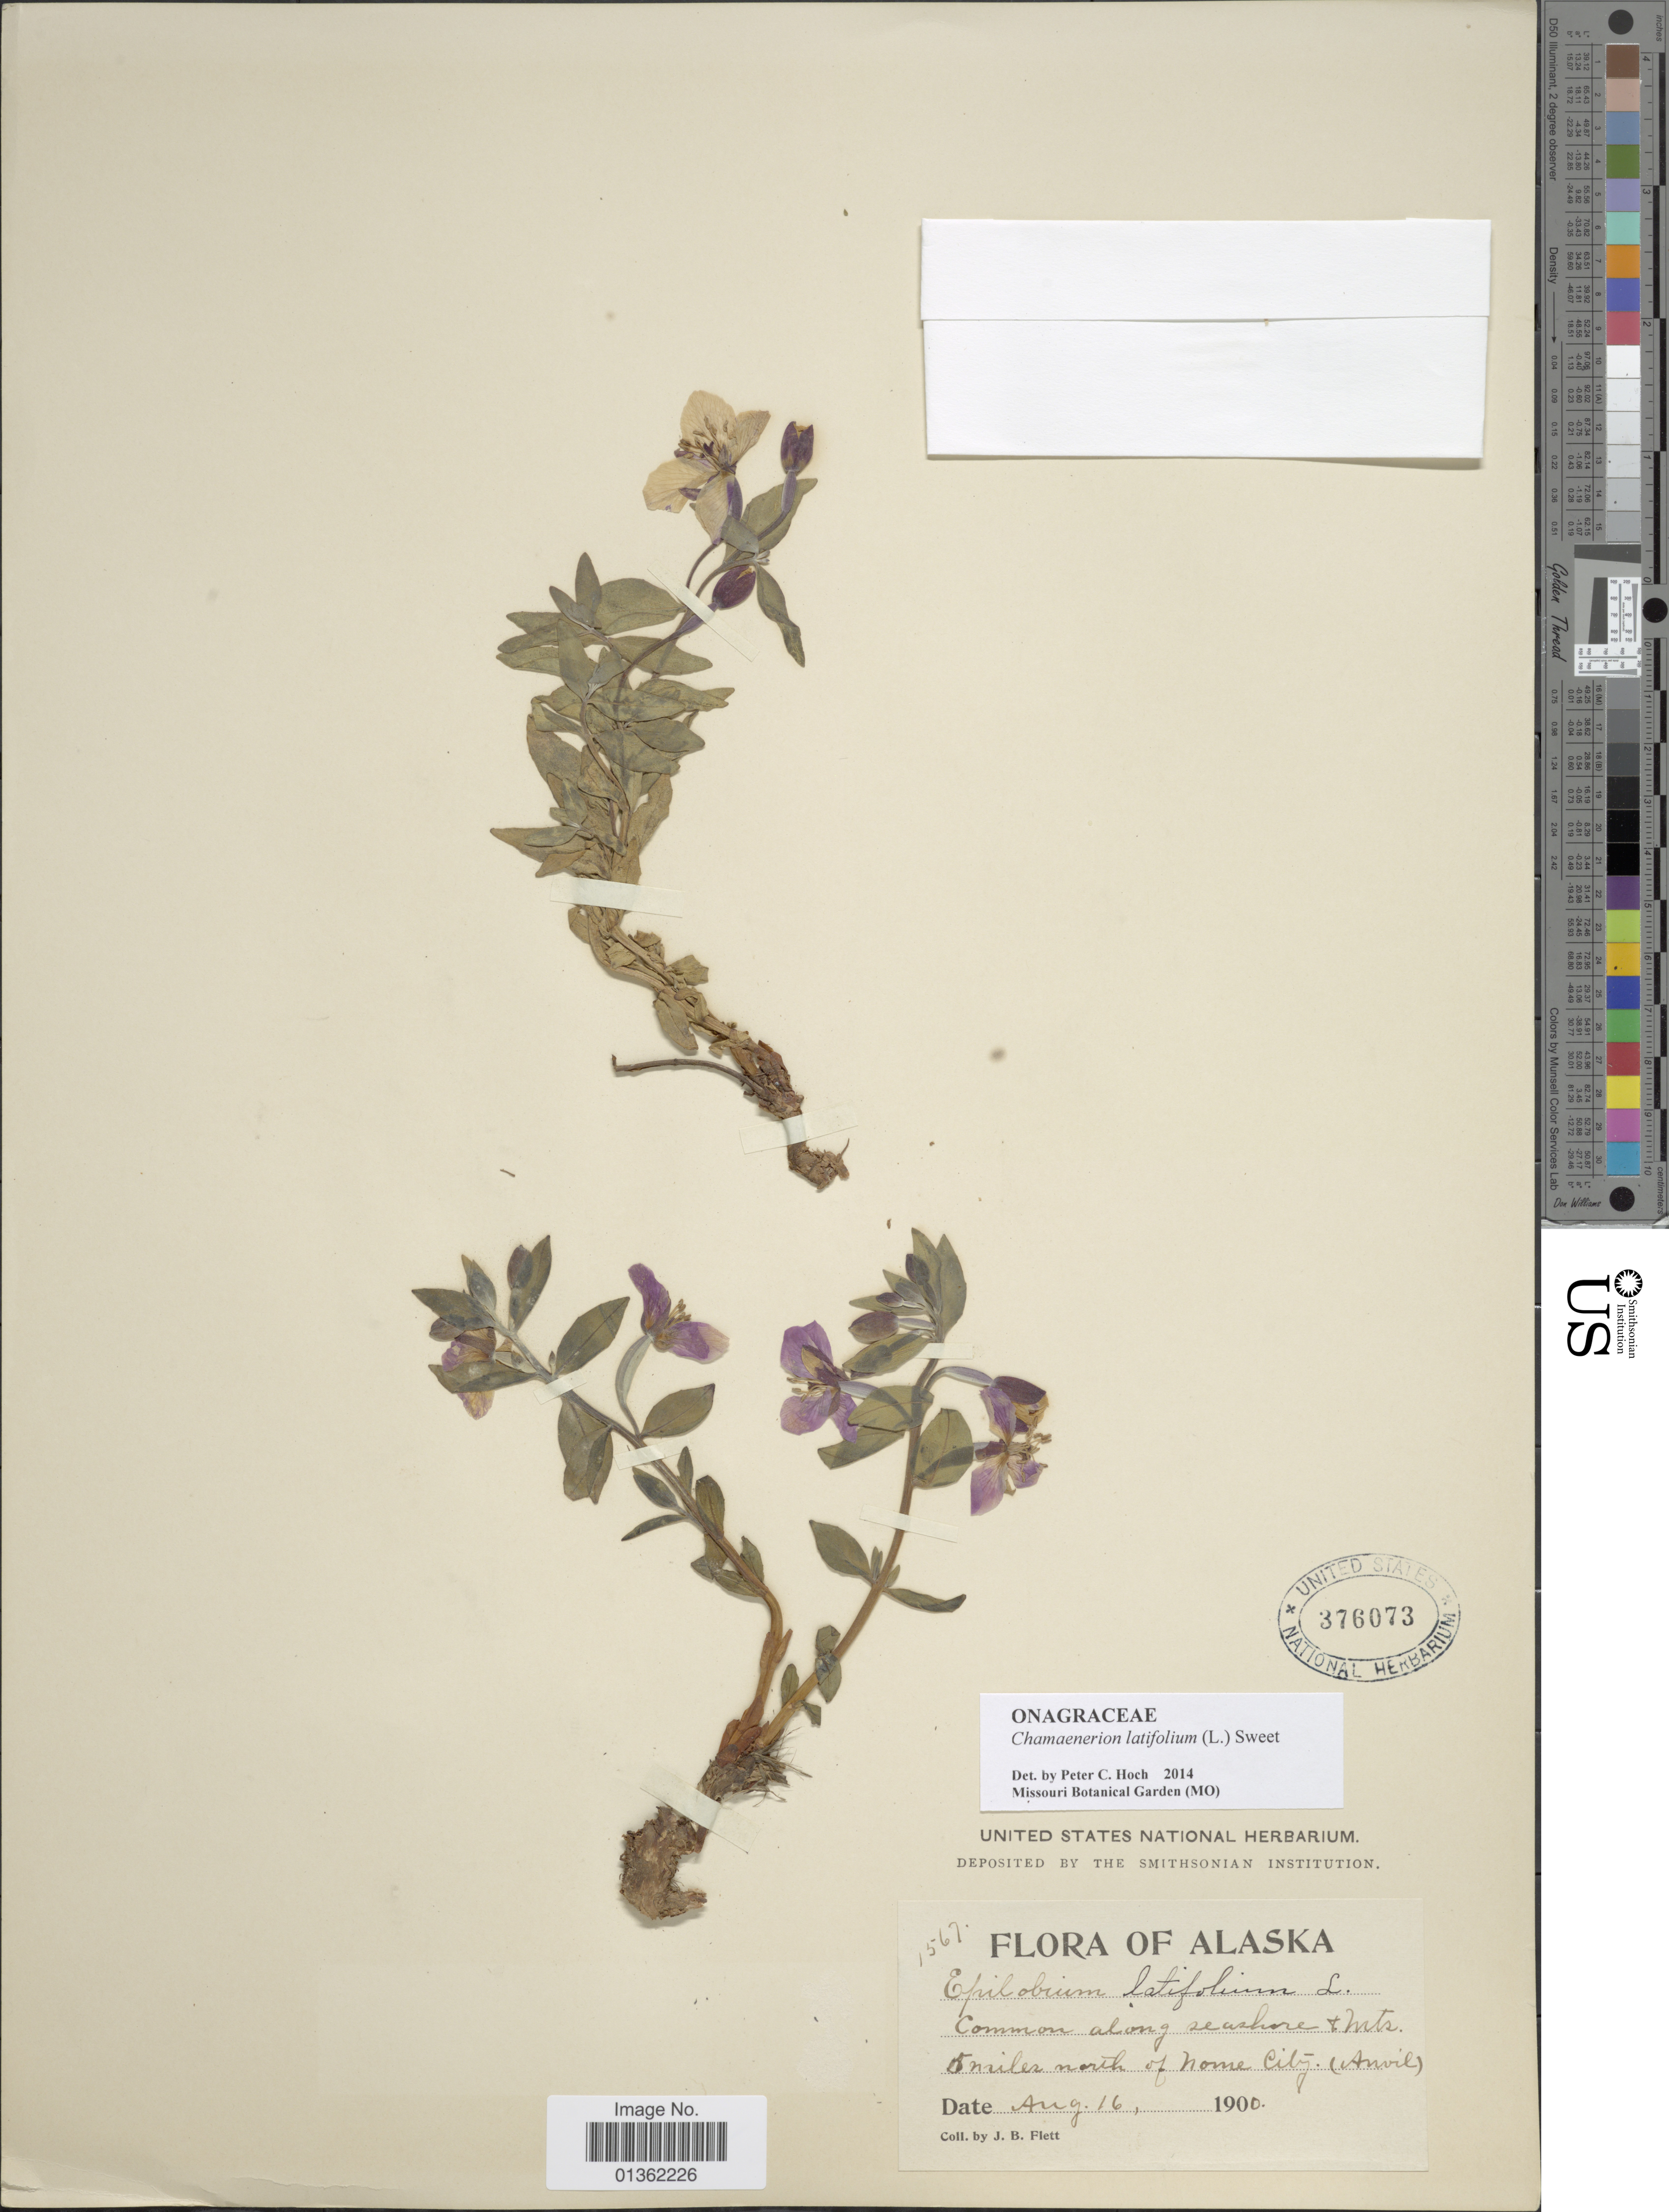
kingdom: Plantae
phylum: Tracheophyta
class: Magnoliopsida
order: Myrtales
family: Onagraceae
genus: Chamaenerion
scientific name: Chamaenerion latifolium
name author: (L.) Th. Fr. & Lange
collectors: J. Flett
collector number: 1567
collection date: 1900-08-16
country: United States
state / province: Alaska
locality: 5 miles north of Nome City (Anvil).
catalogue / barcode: US 376073